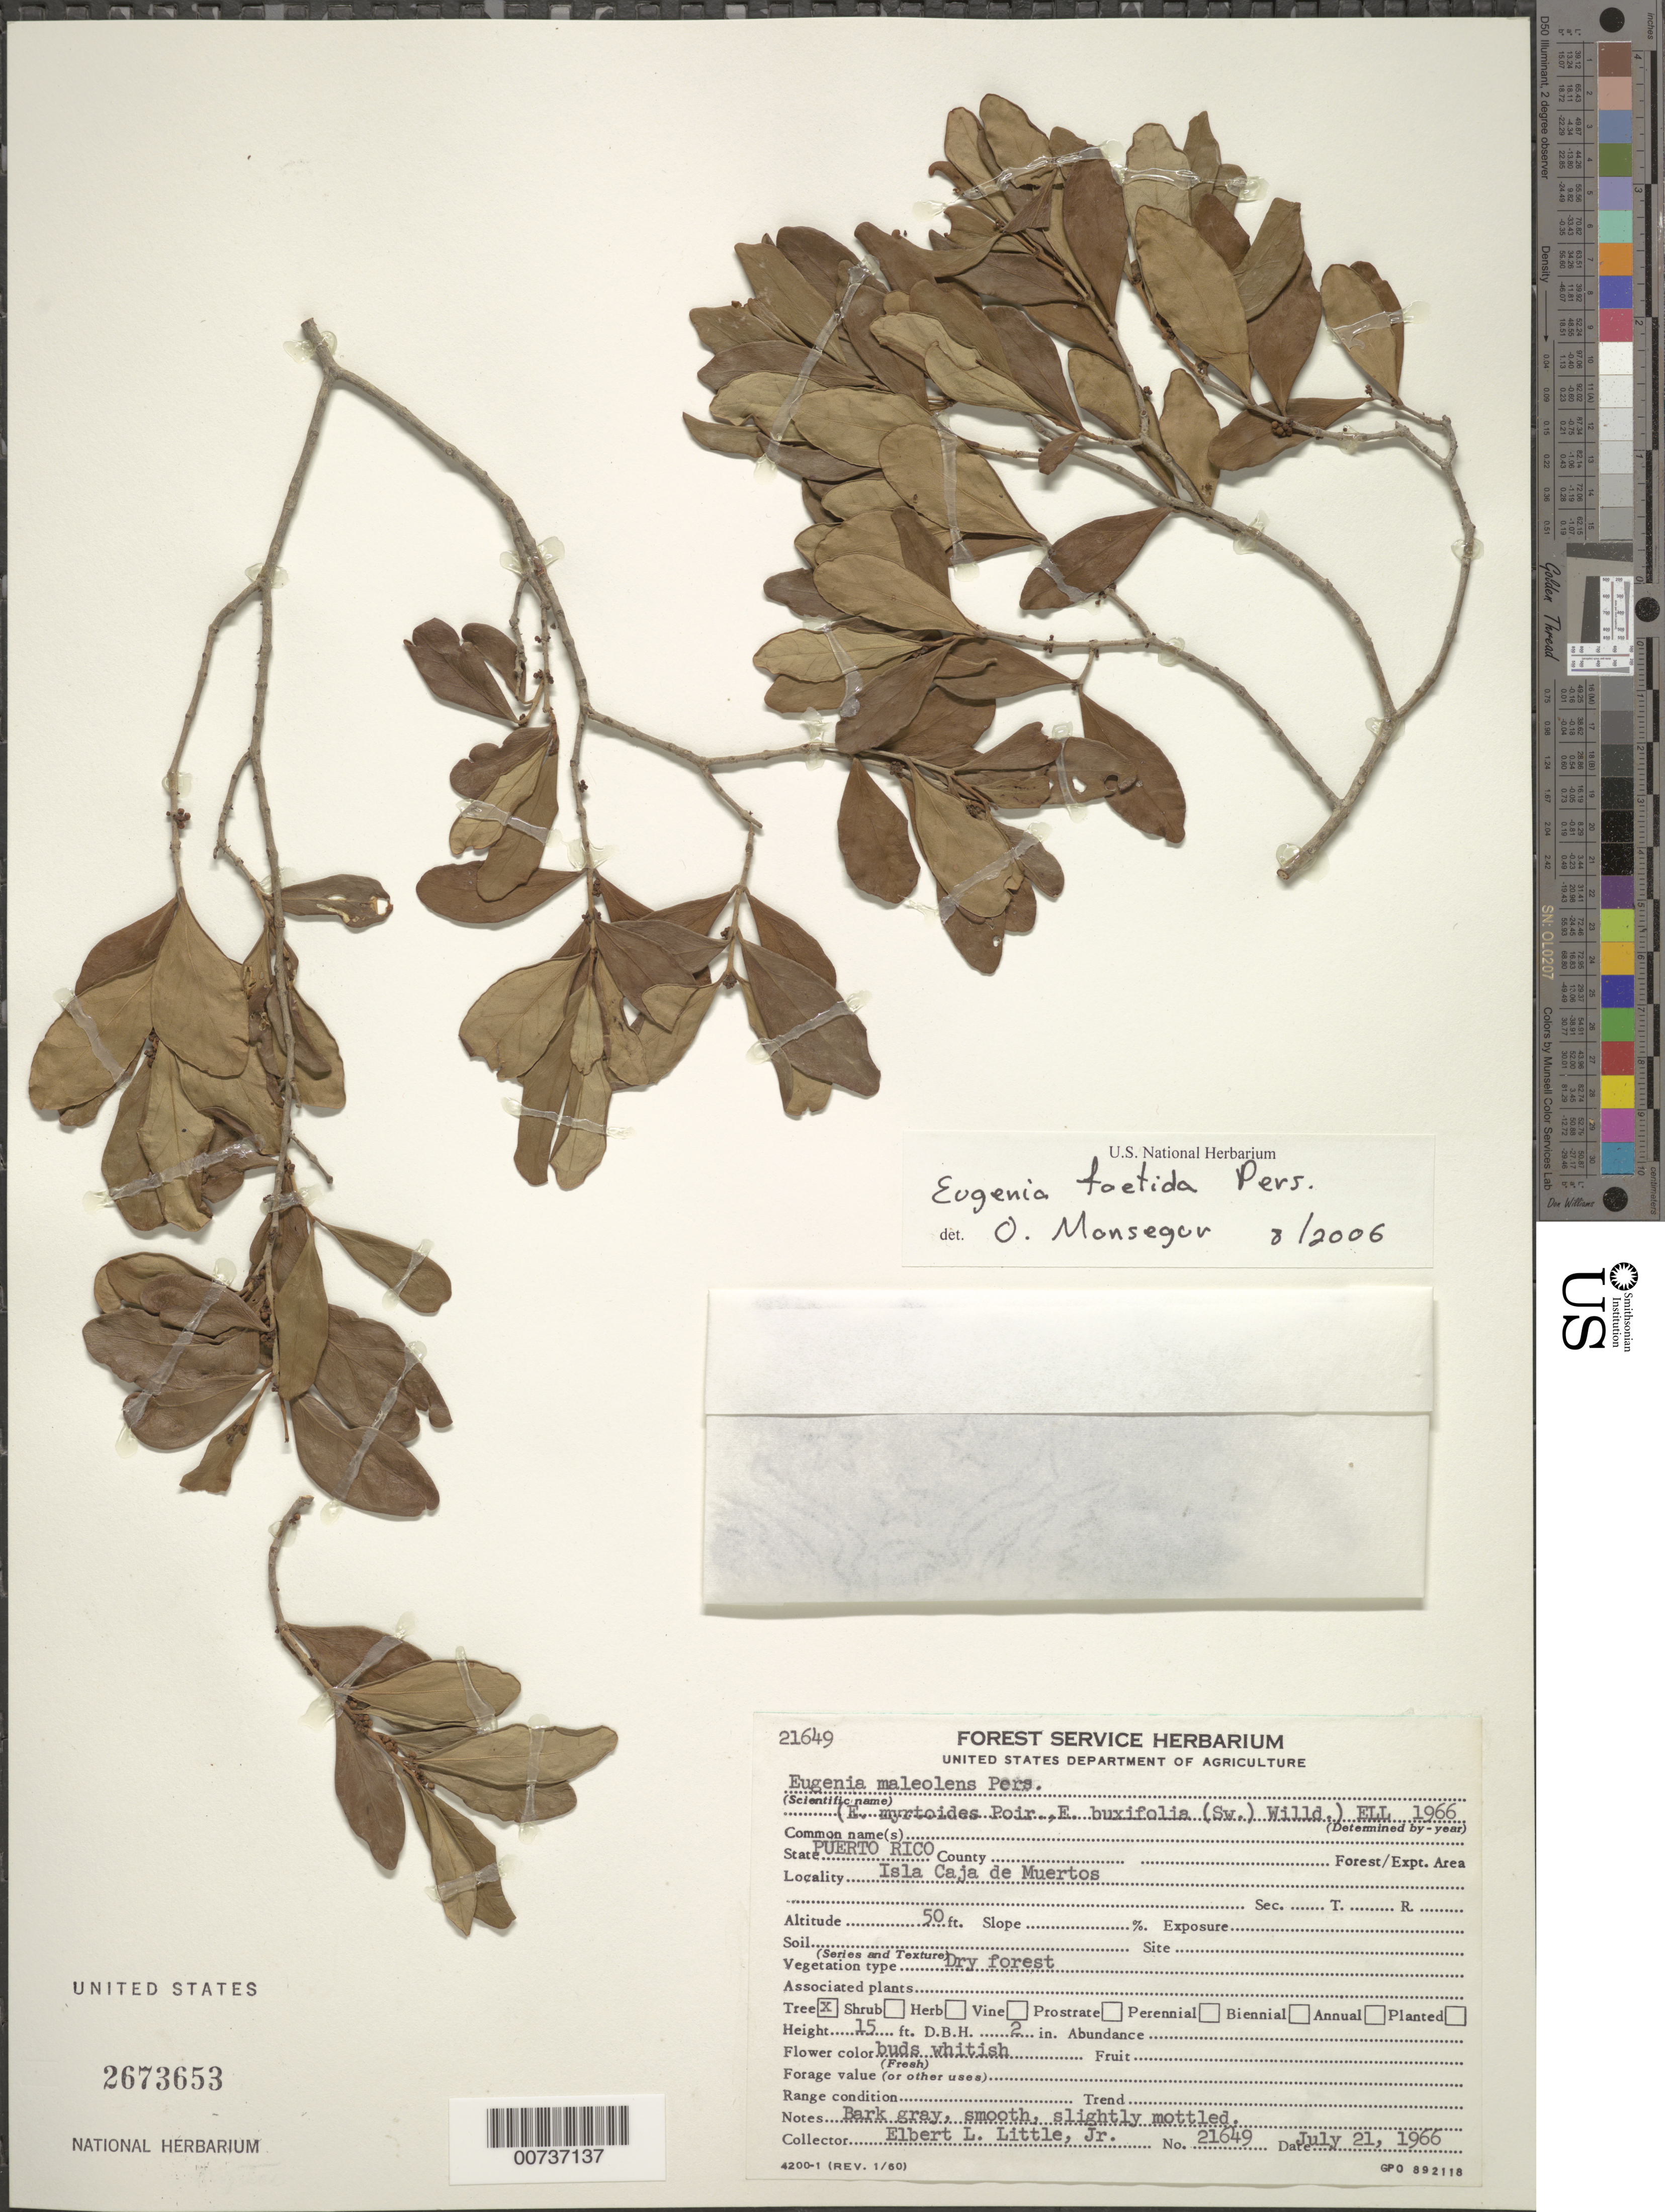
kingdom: Plantae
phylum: Tracheophyta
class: Magnoliopsida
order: Myrtales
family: Myrtaceae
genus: Eugenia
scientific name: Eugenia monticola var. monticola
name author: (Sw.) DC.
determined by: Little, Elbert L., Jr., (FSSR), United States Department of Agriculture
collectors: E. L. Little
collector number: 21649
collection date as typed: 21 Jul 1966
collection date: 1966-07-21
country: Puerto Rico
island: Caja de Muerto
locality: Isla Caja de Muertos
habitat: Dry forest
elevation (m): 15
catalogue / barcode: US 2673653